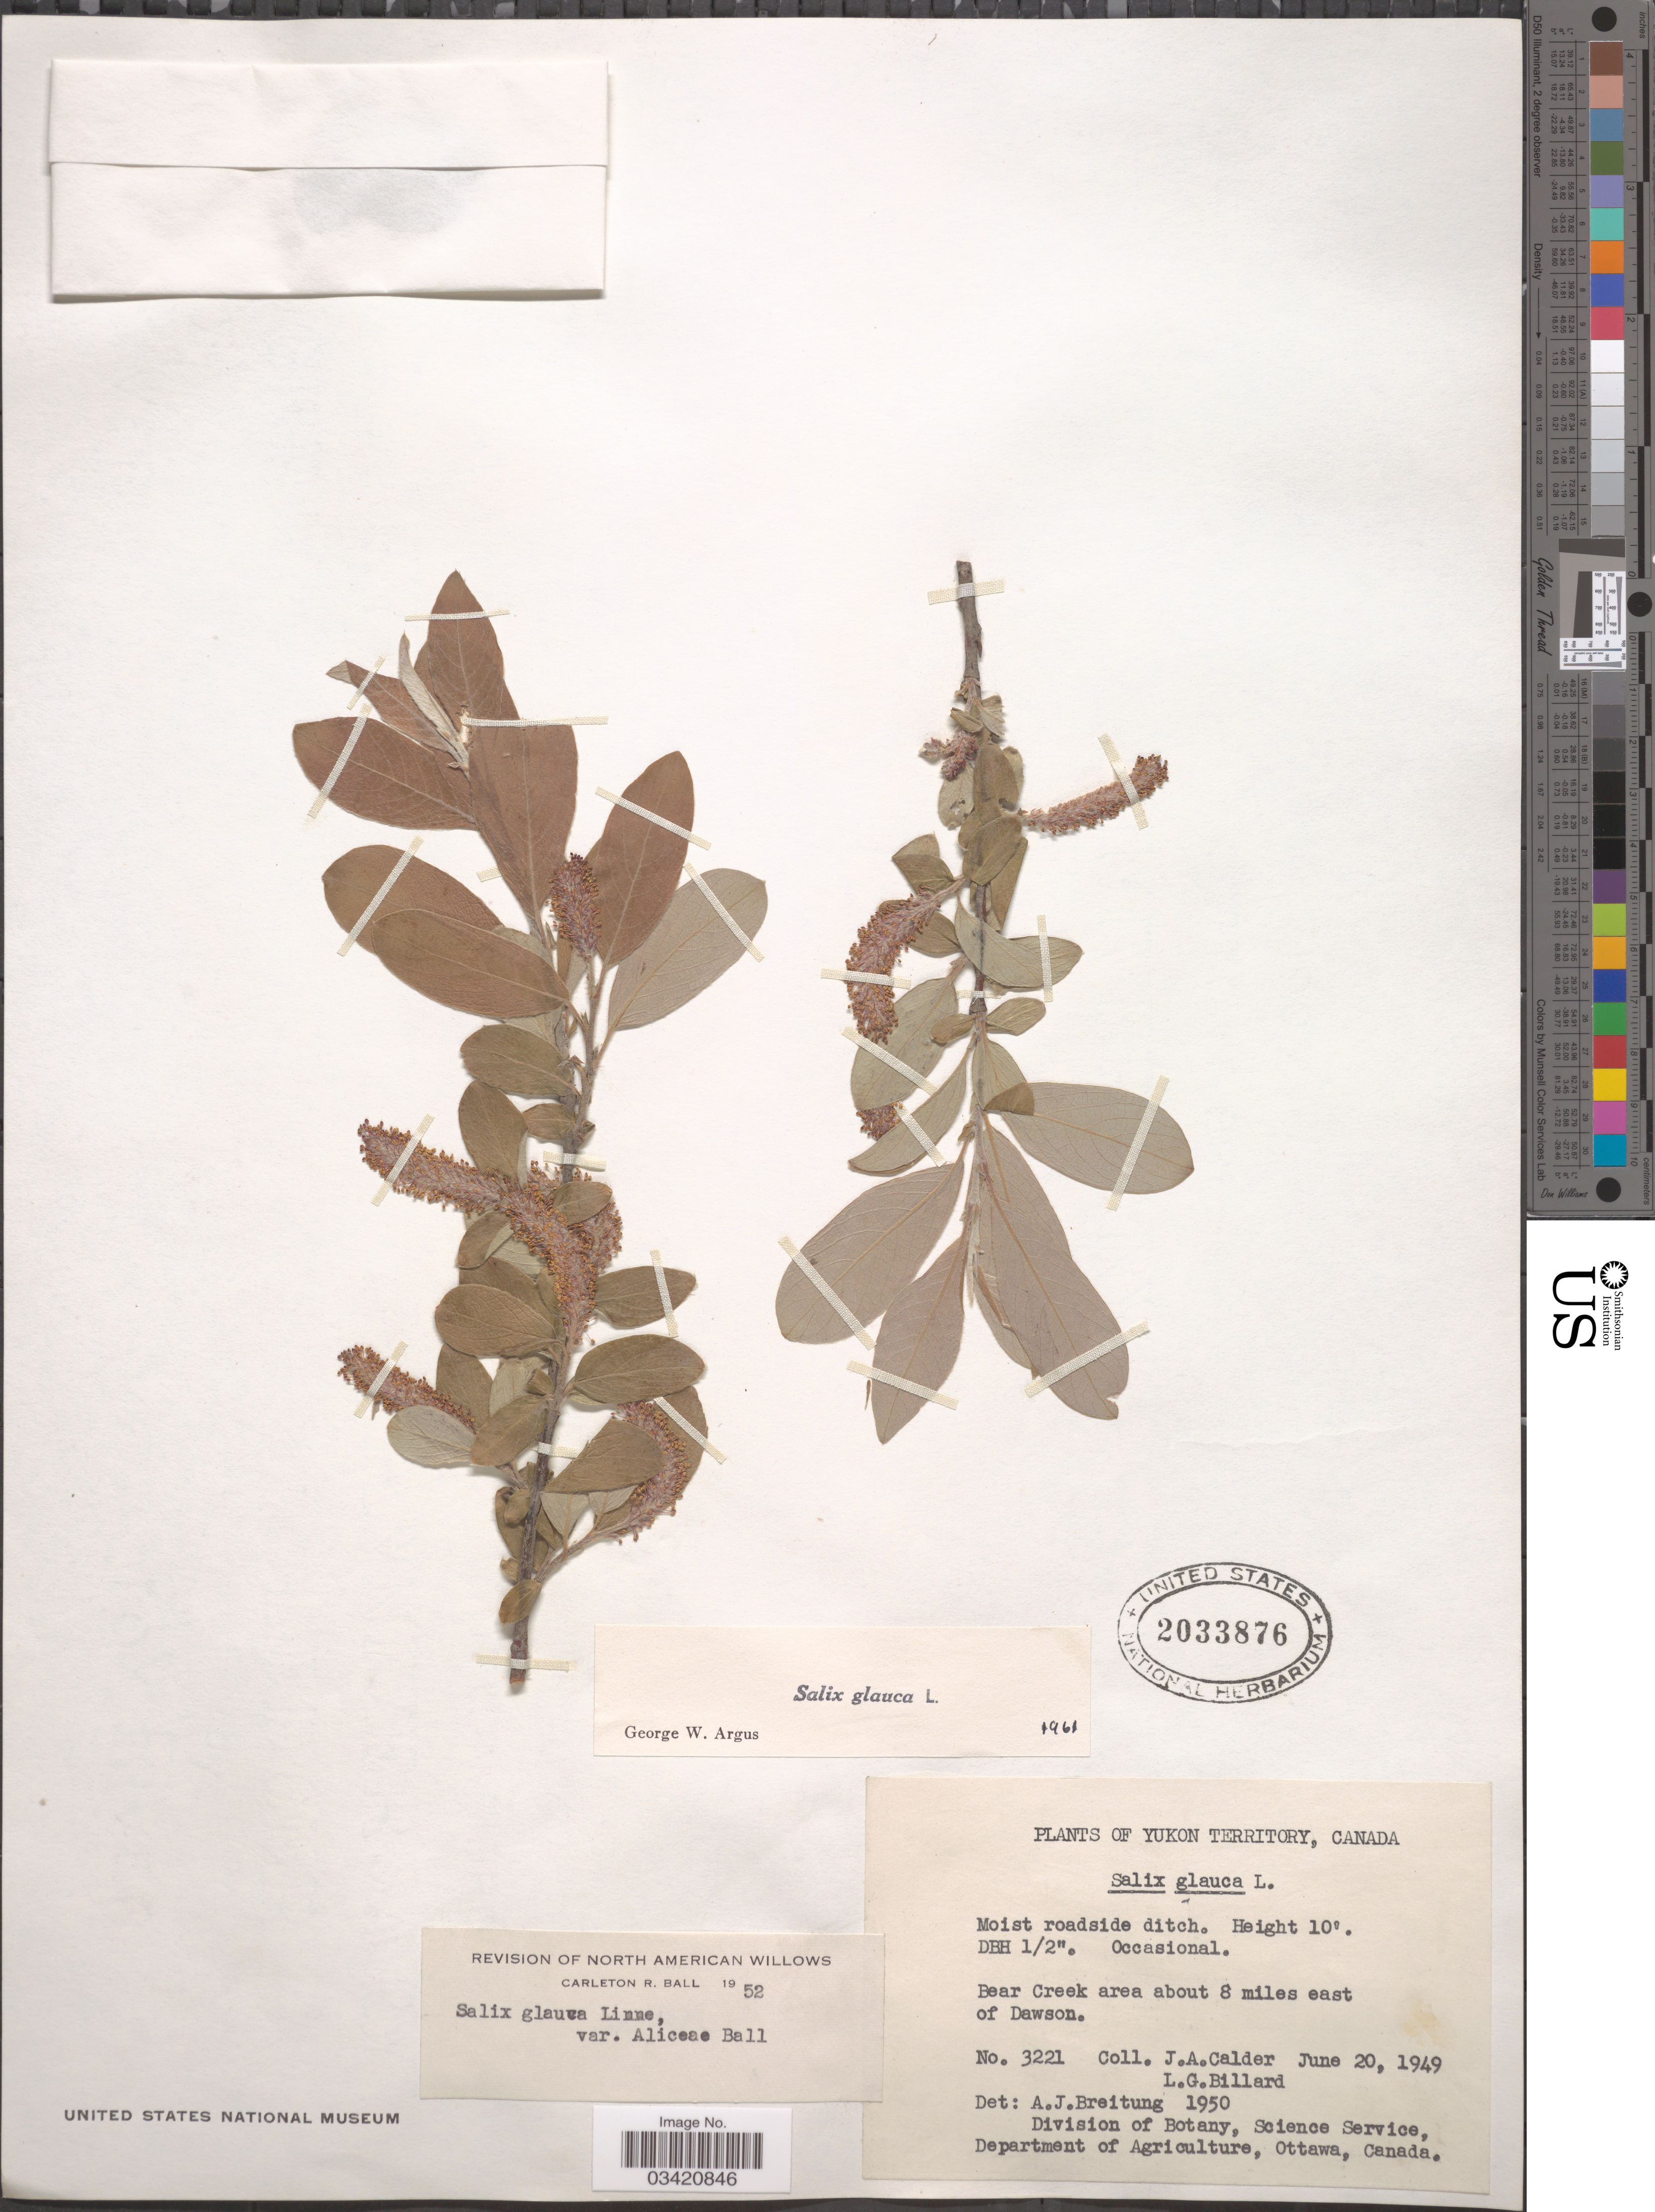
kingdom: Plantae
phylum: Tracheophyta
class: Magnoliopsida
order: Malpighiales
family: Salicaceae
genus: Salix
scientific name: Salix glauca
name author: L.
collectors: J. A. Calder & L. Billard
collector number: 3221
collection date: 1949-06-20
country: Canada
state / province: Yukon Territory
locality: Bear Creek area about 8 miles east of Dawson.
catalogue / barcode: US 2033876